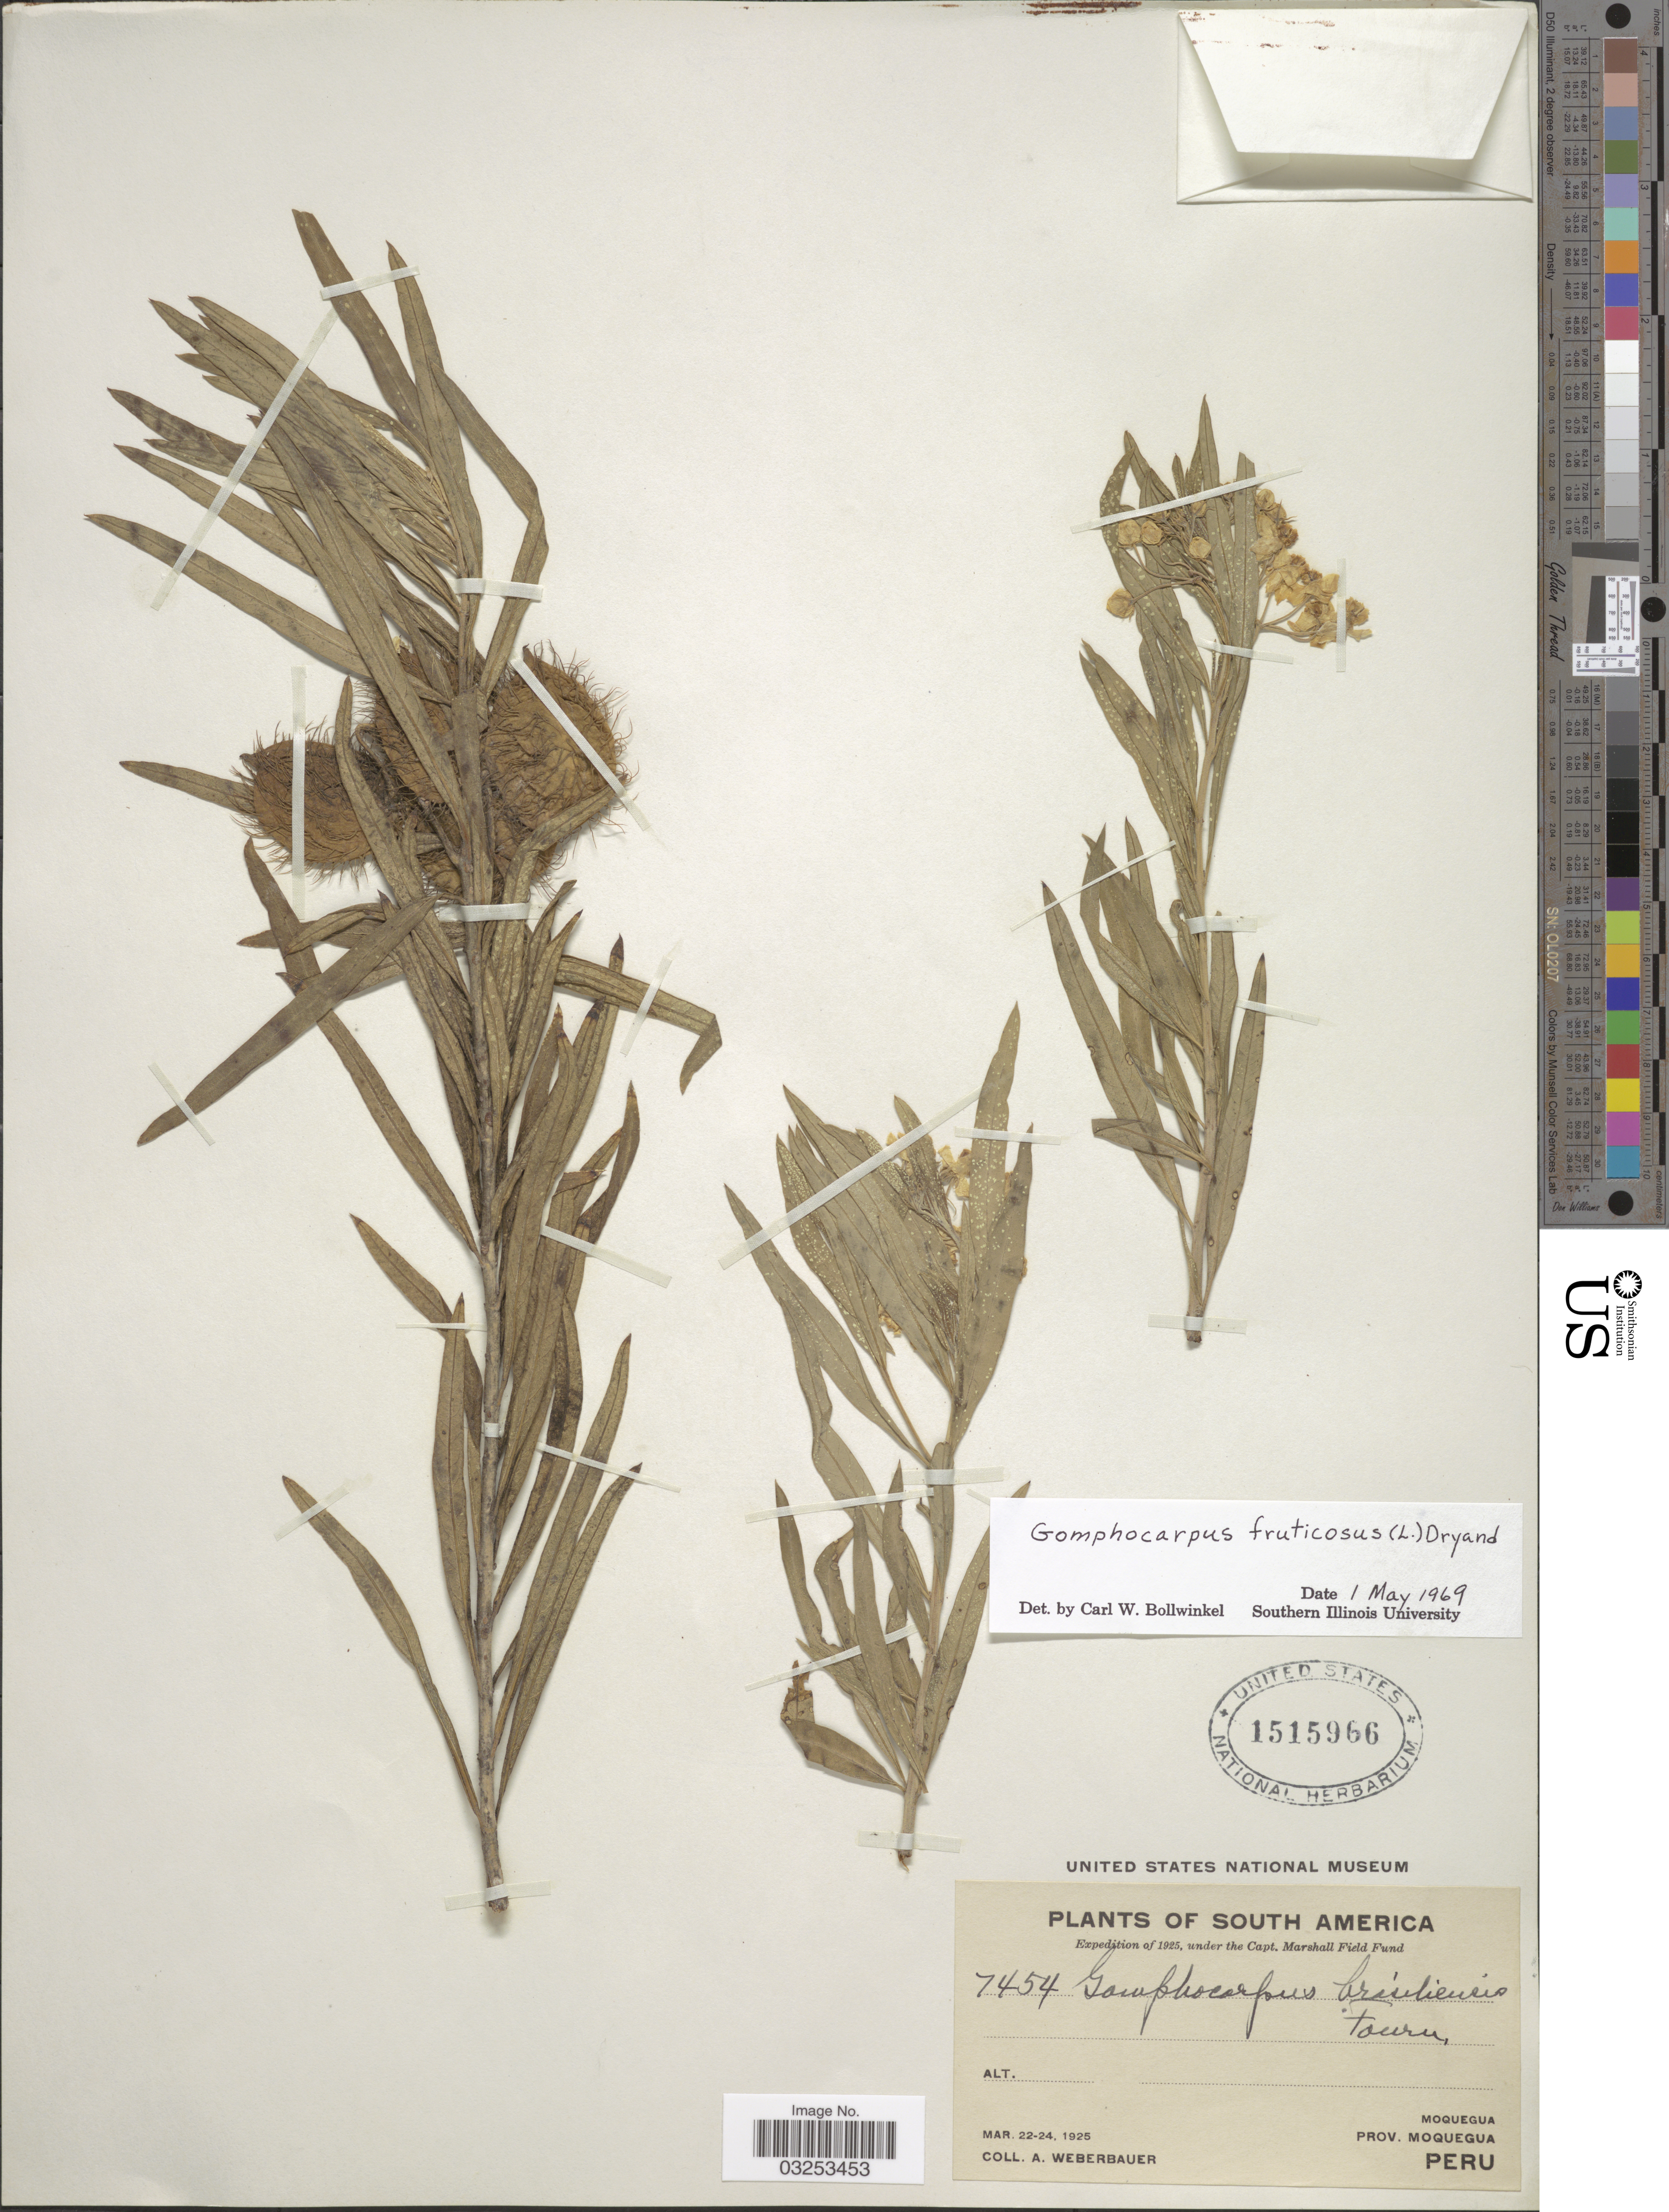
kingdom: Plantae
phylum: Tracheophyta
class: Magnoliopsida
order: Gentianales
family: Apocynaceae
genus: Gomphocarpus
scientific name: Gomphocarpus fruticosus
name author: (L.) W.T. Aiton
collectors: A. Weberbauer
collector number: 7454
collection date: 1925-03-22/1925-03-24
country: Peru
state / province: Moquegua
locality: Moquegua.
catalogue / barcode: US 1515966